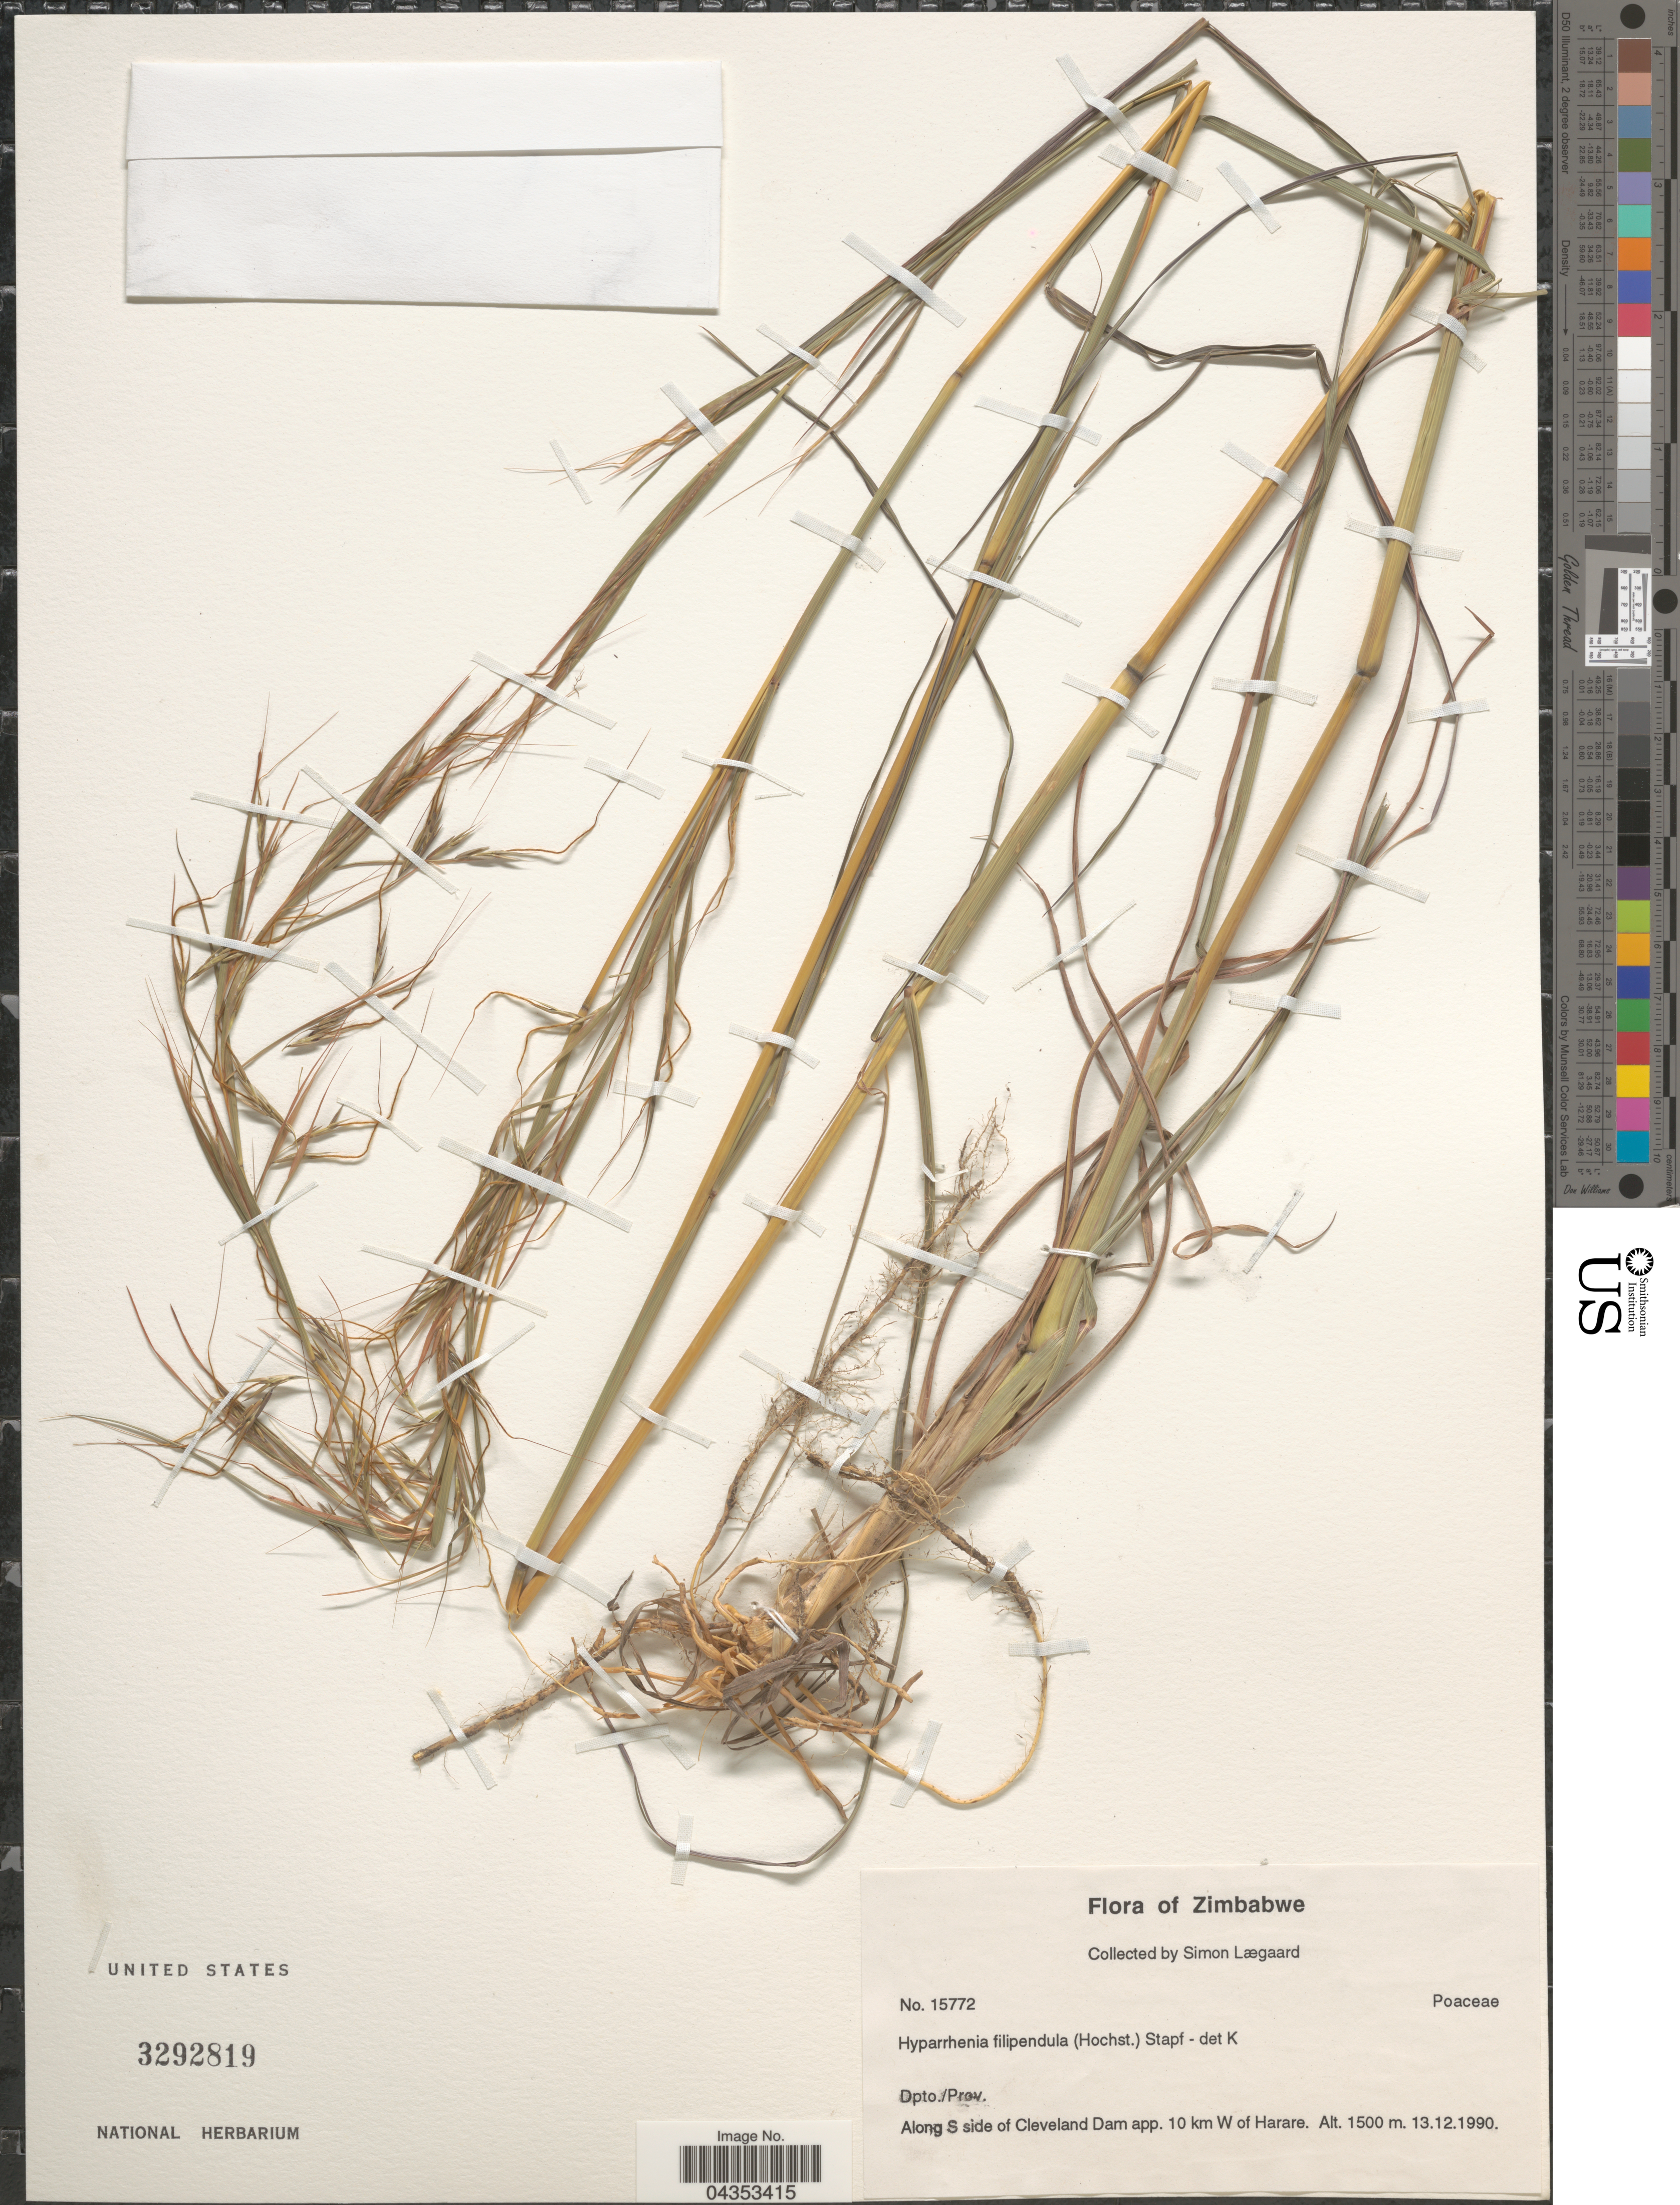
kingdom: Plantae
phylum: Tracheophyta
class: Liliopsida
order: Poales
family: Poaceae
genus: Hyparrhenia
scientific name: Hyparrhenia filipendula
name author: (Hochr.) Stapf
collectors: S. Lægaard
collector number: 15772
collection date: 1990-12-13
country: Zimbabwe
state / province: Harare (city)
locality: Dpto./Prov. Along S side of Cleveland Dam app. 10 km W of Harare.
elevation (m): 1500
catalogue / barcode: US 3292819